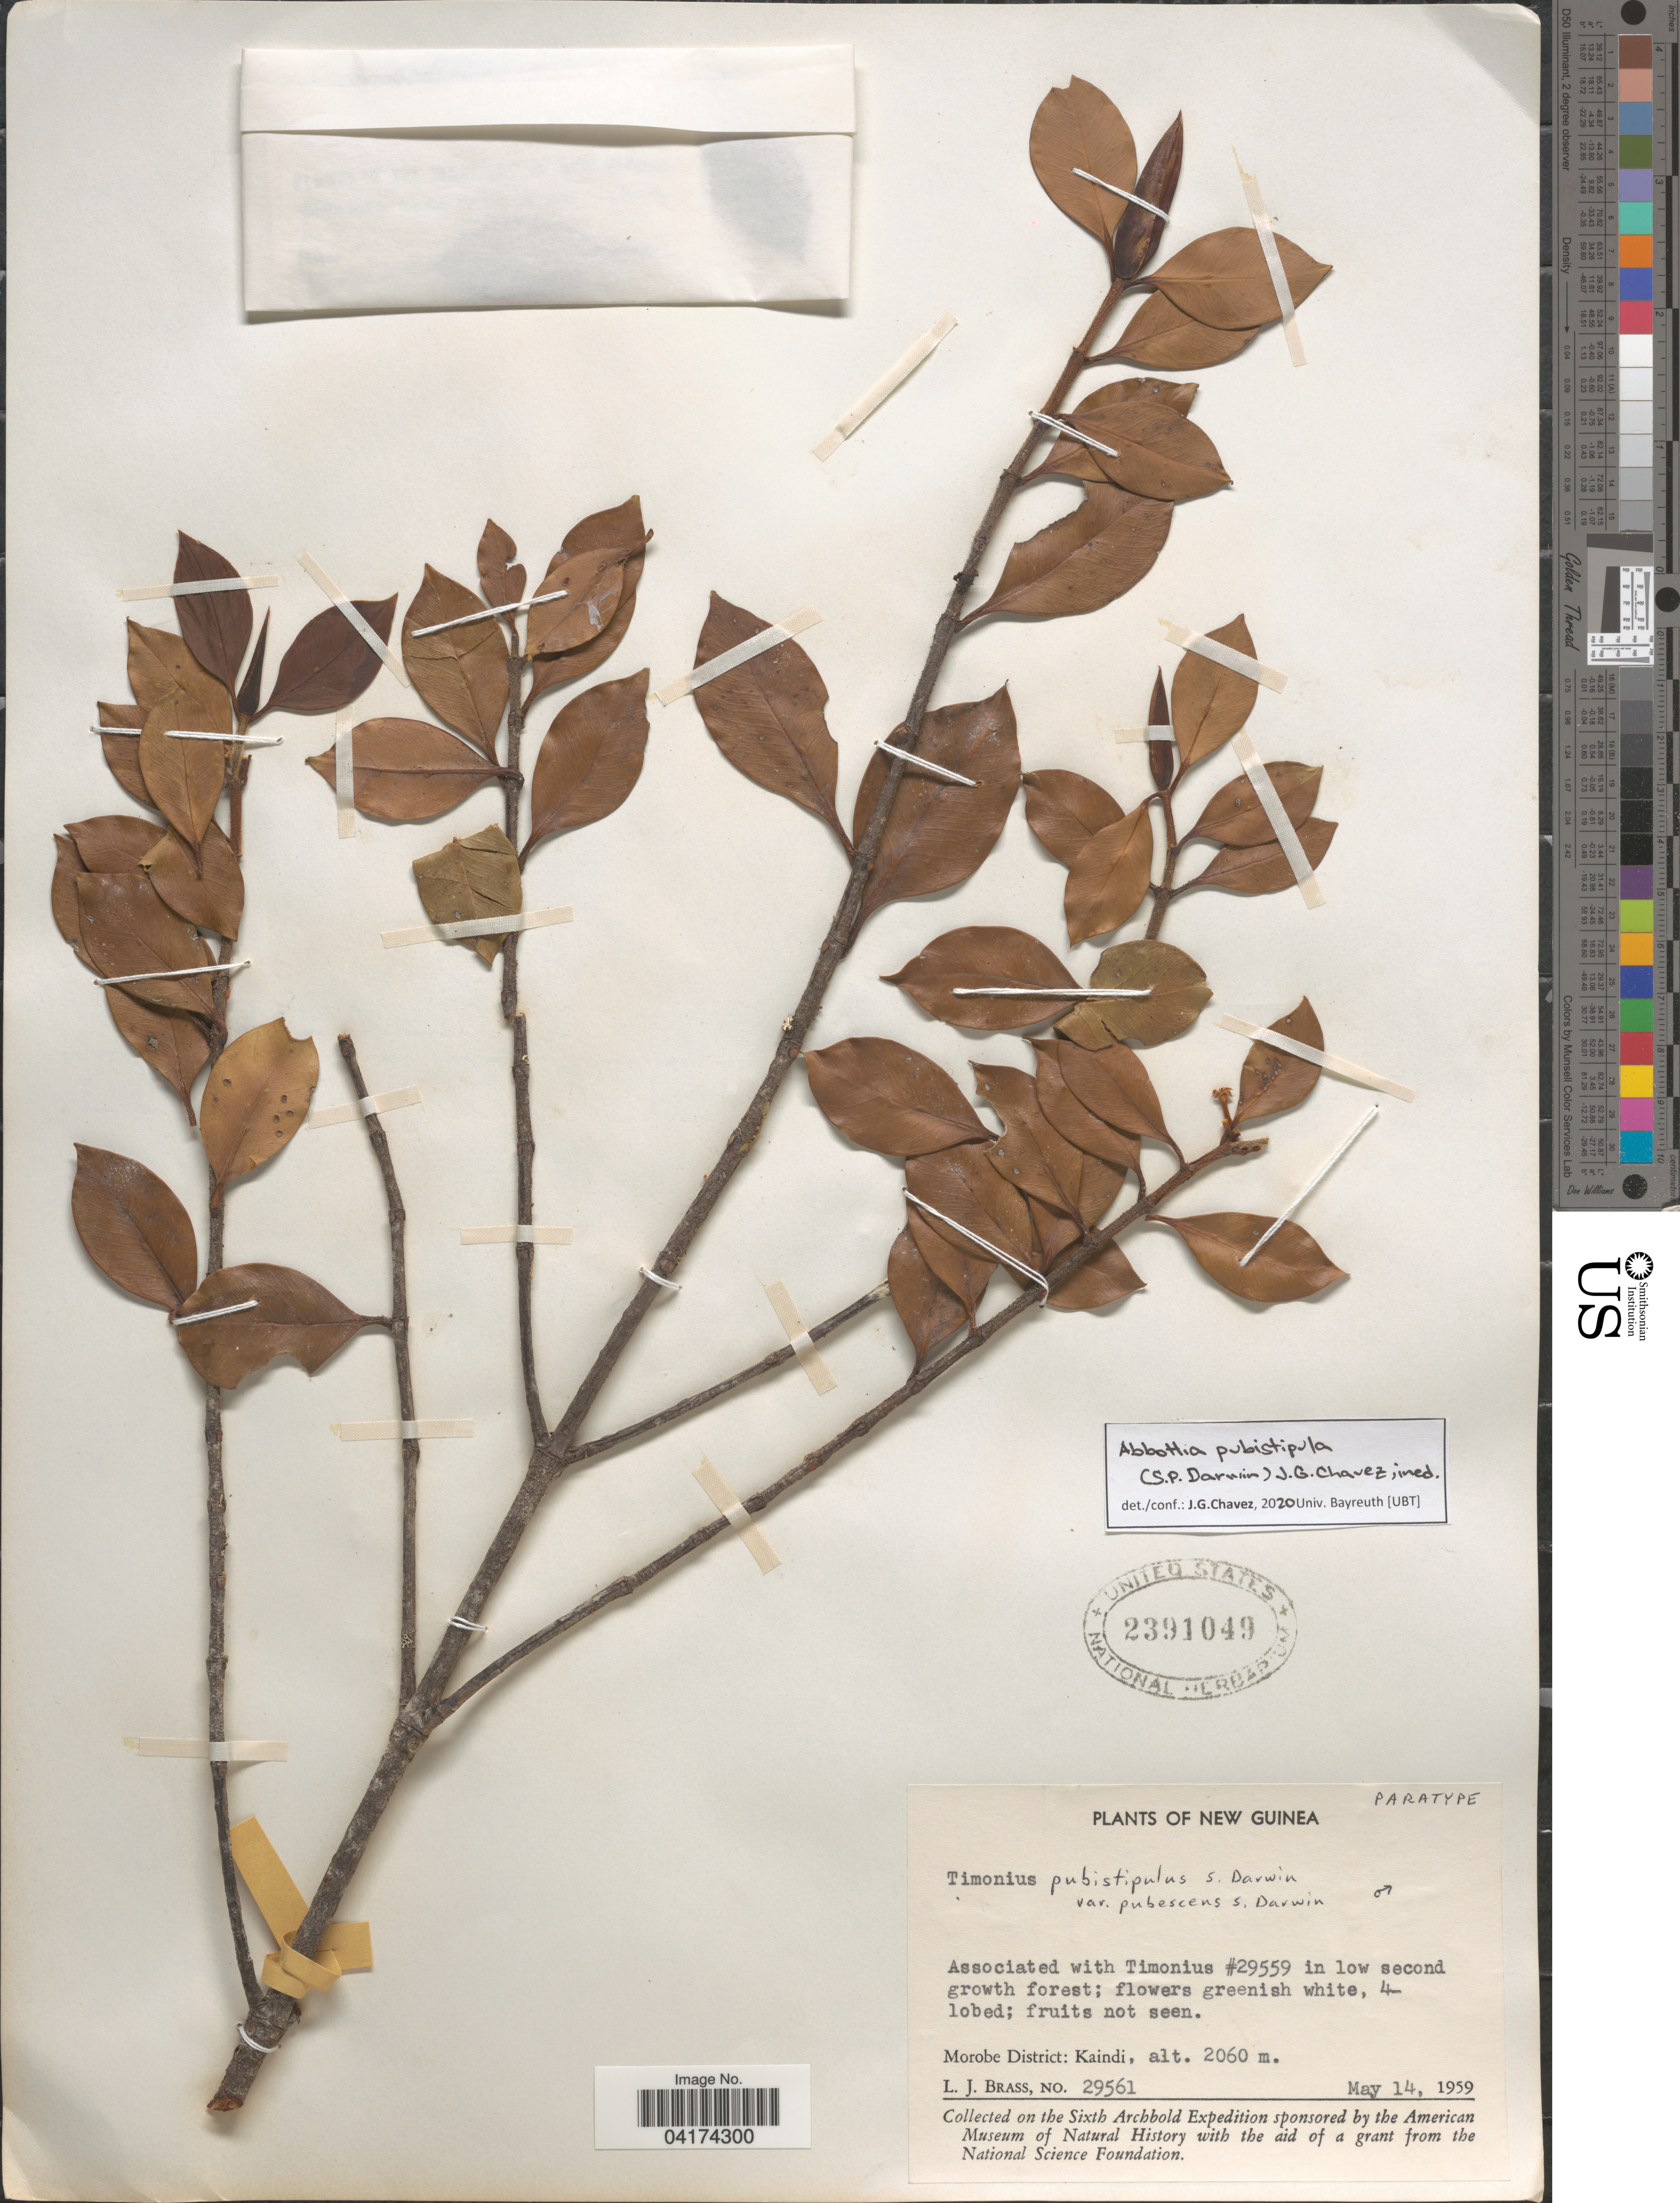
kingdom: Plantae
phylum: Tracheophyta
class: Magnoliopsida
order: Gentianales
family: Rubiaceae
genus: Abbottia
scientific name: Abbottia pubistipula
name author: (S.P. Darwin) J.G. Chavez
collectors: L. J. Brass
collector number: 29561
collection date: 1959-05-14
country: Papua New Guinea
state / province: Morobe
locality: New Guinea. Morobe District: Kaindi. The Sixth Archbold Expedition.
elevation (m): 2060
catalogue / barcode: US 2391049